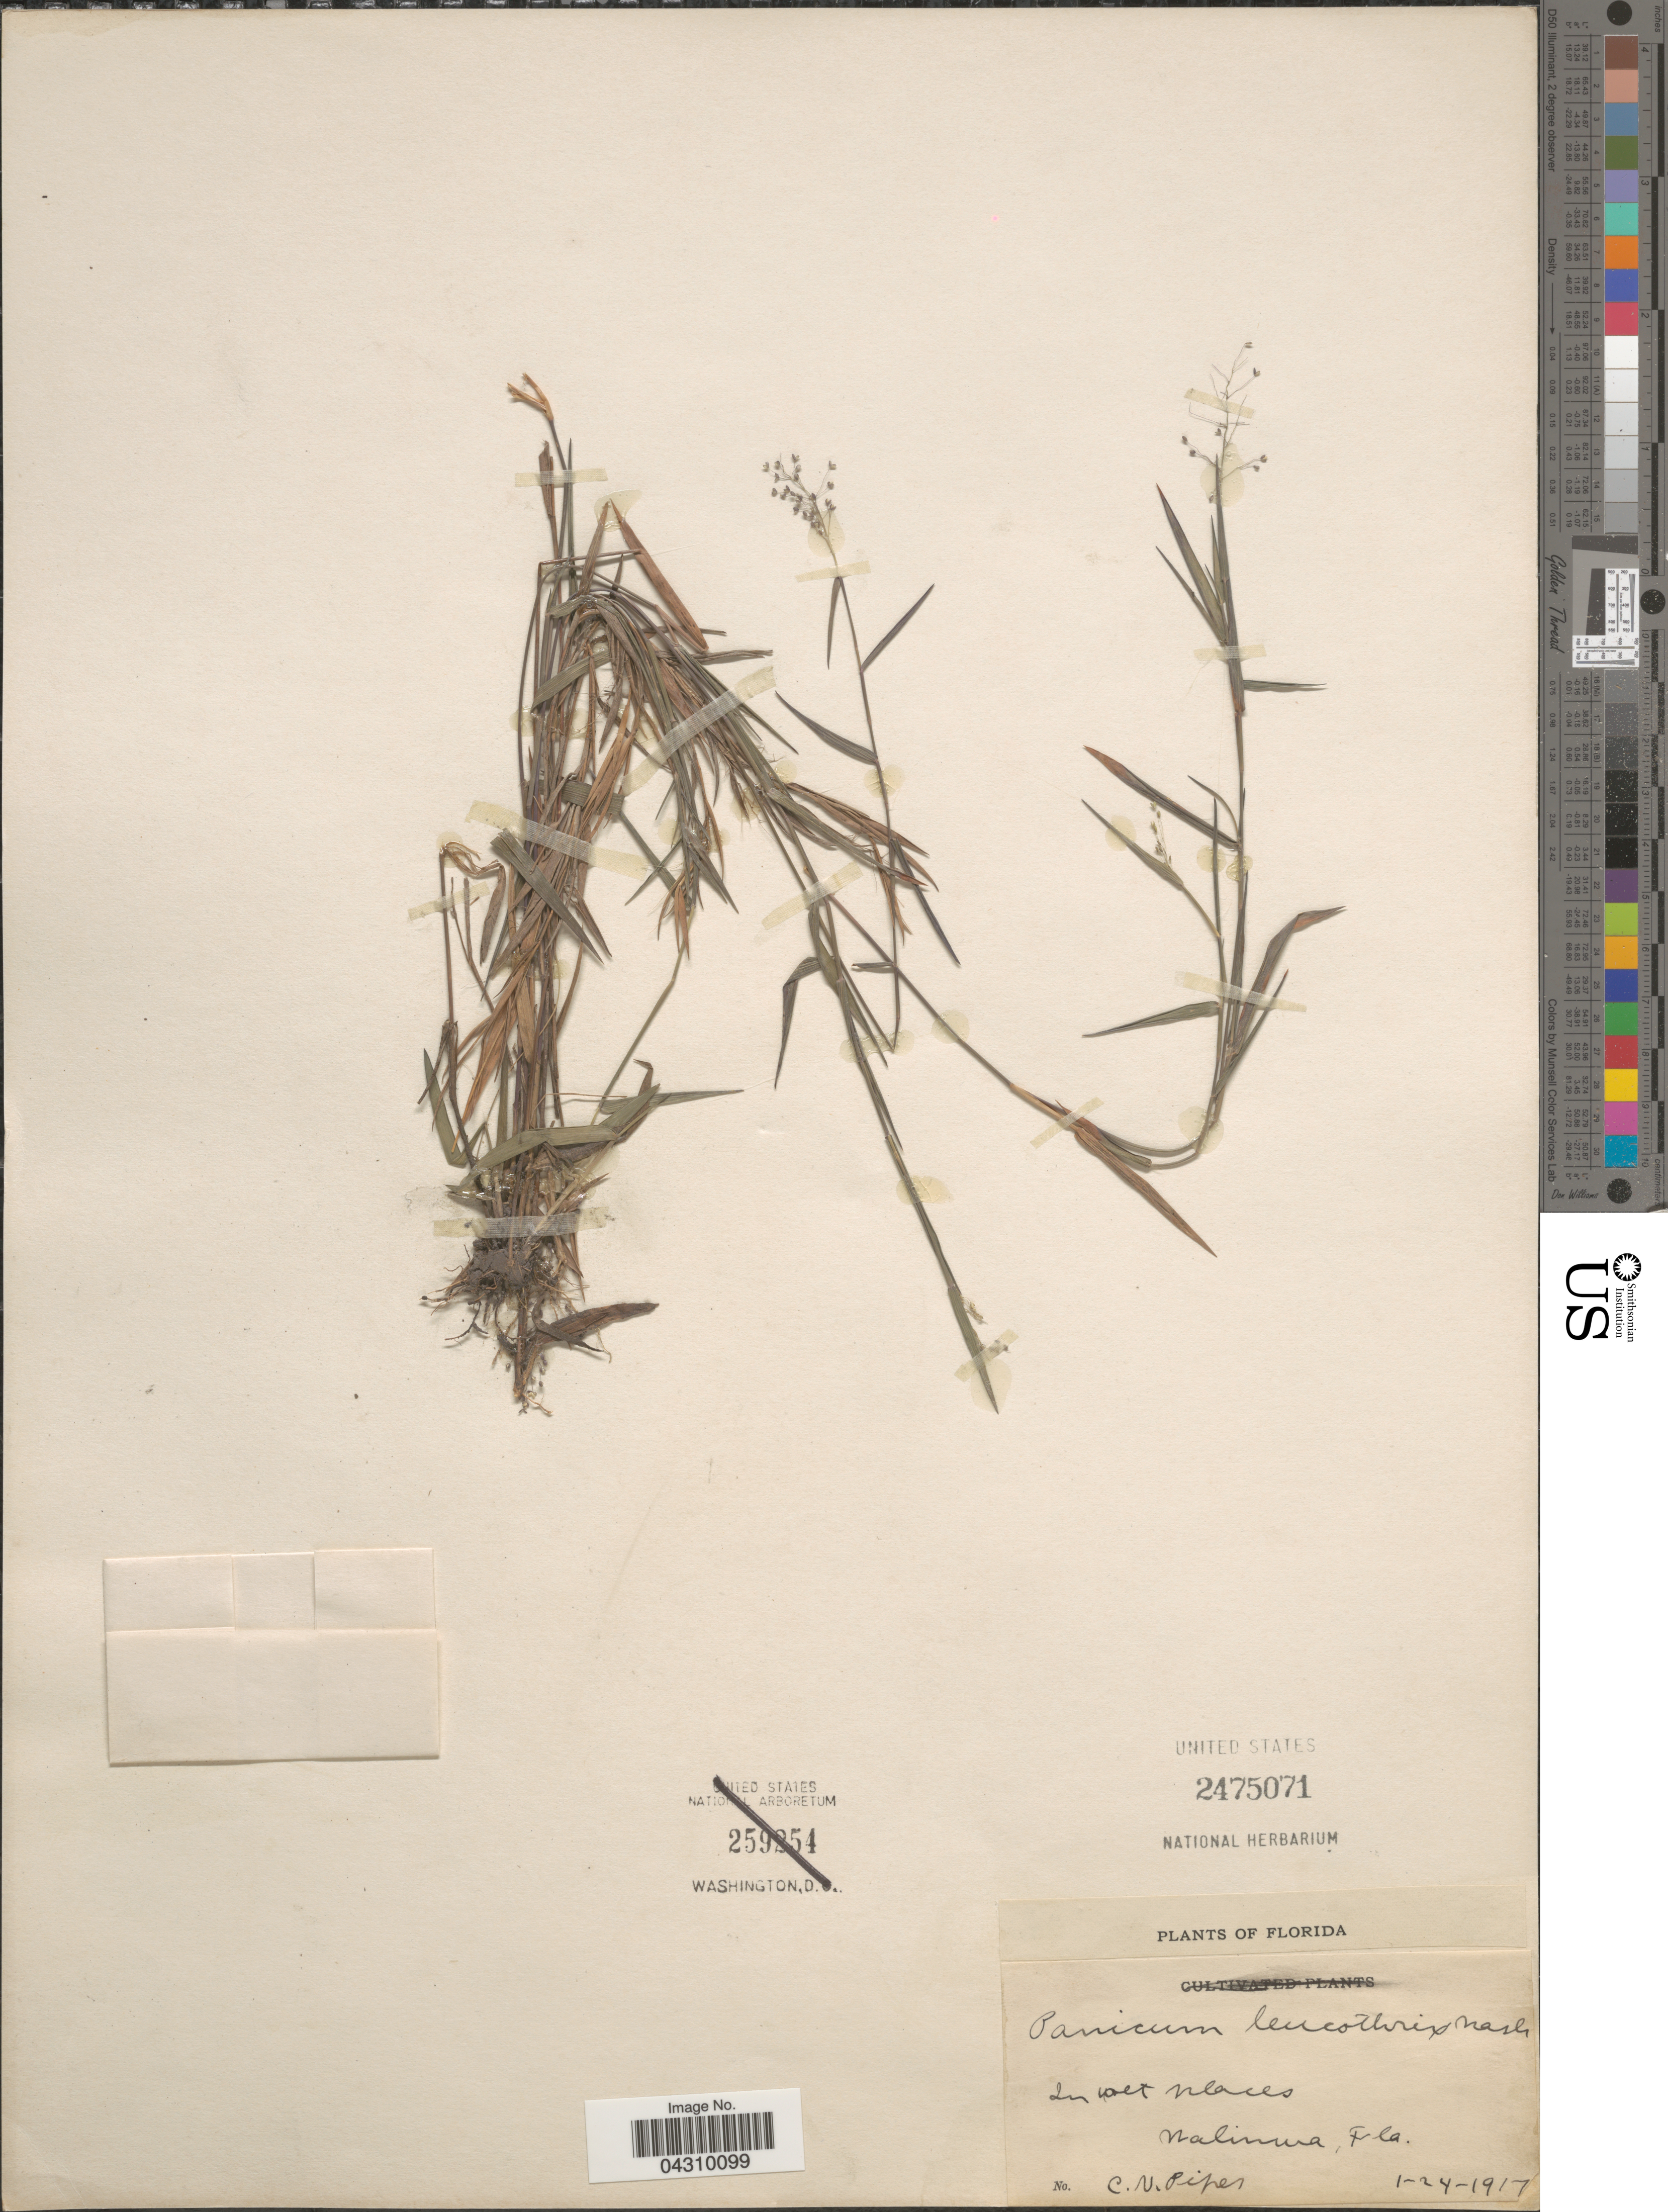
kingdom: Plantae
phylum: Tracheophyta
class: Liliopsida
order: Poales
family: Poaceae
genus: Dichanthelium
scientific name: Dichanthelium acuminatum var. acuminatum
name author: (Sw.) Gould & C.A. Clark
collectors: C. V. Piper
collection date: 1917-01-24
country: United States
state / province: Florida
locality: Walinwa.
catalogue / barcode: US 2475071